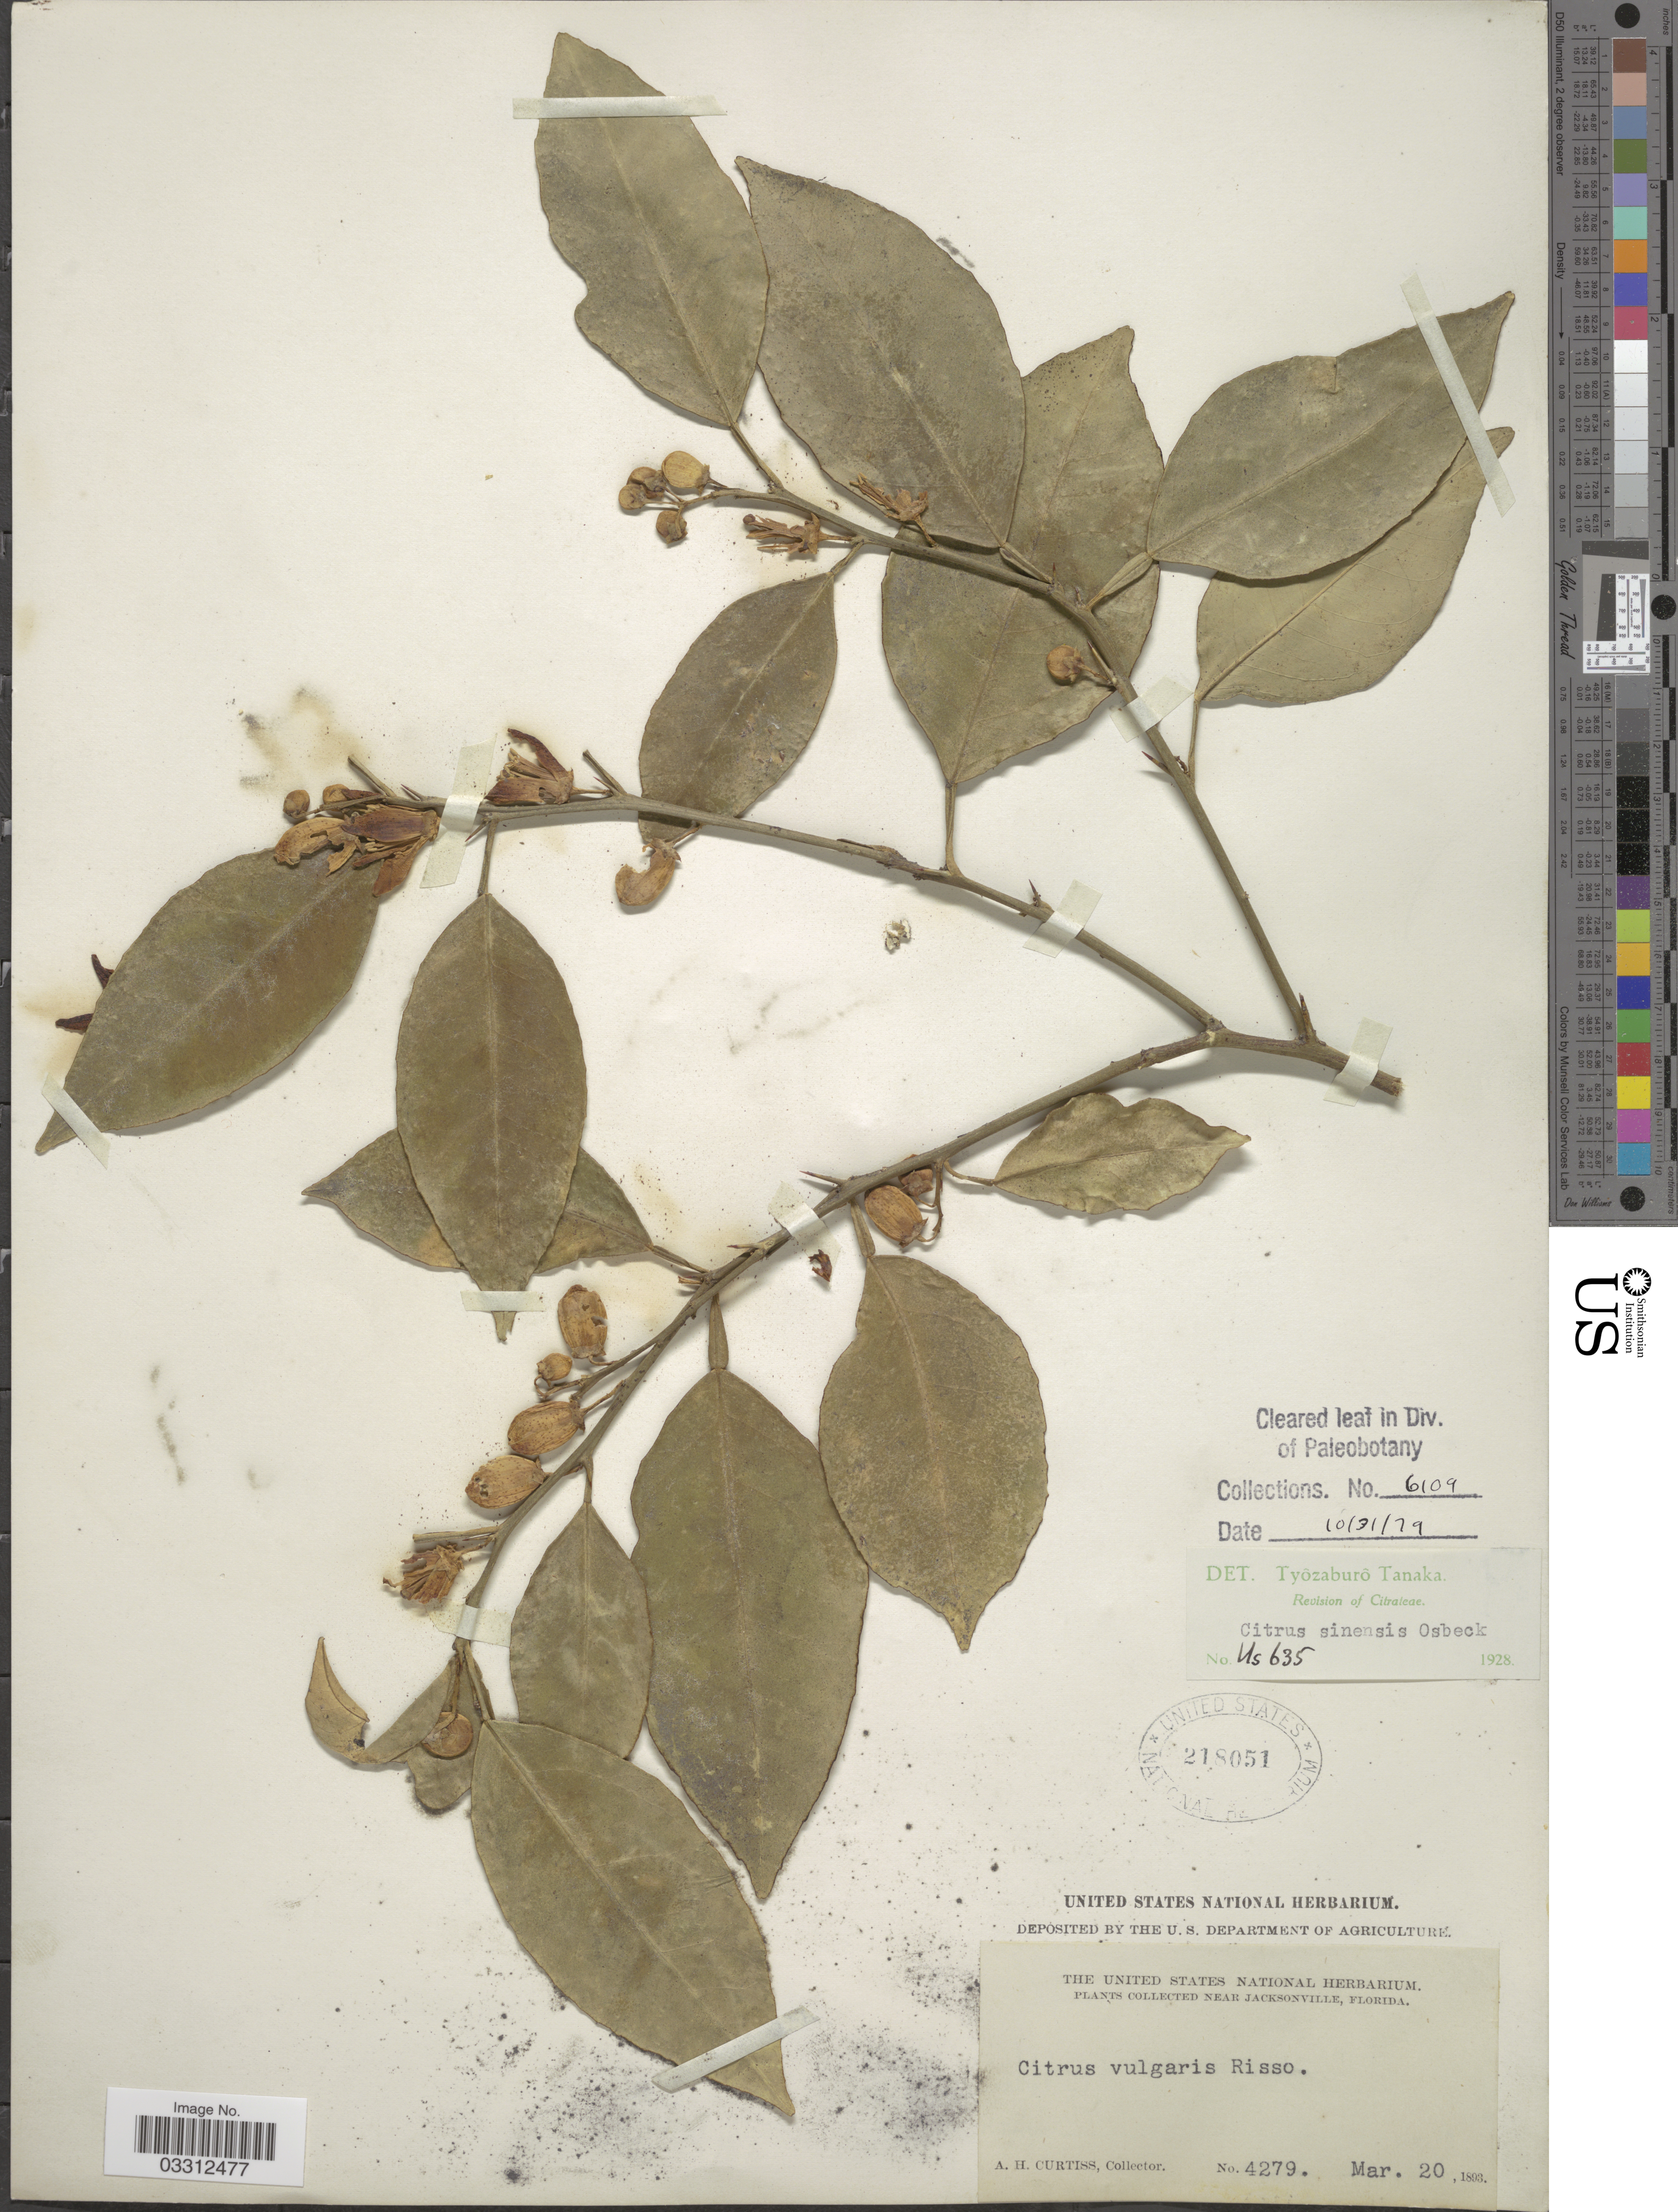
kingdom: Plantae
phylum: Tracheophyta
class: Magnoliopsida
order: Sapindales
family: Rutaceae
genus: Citrus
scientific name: Citrus x sinensis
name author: (L.) Osbeck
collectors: A. H. Curtiss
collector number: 4279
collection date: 1893-03-20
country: United States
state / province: Florida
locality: Near Jacksonville.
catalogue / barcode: US 218051